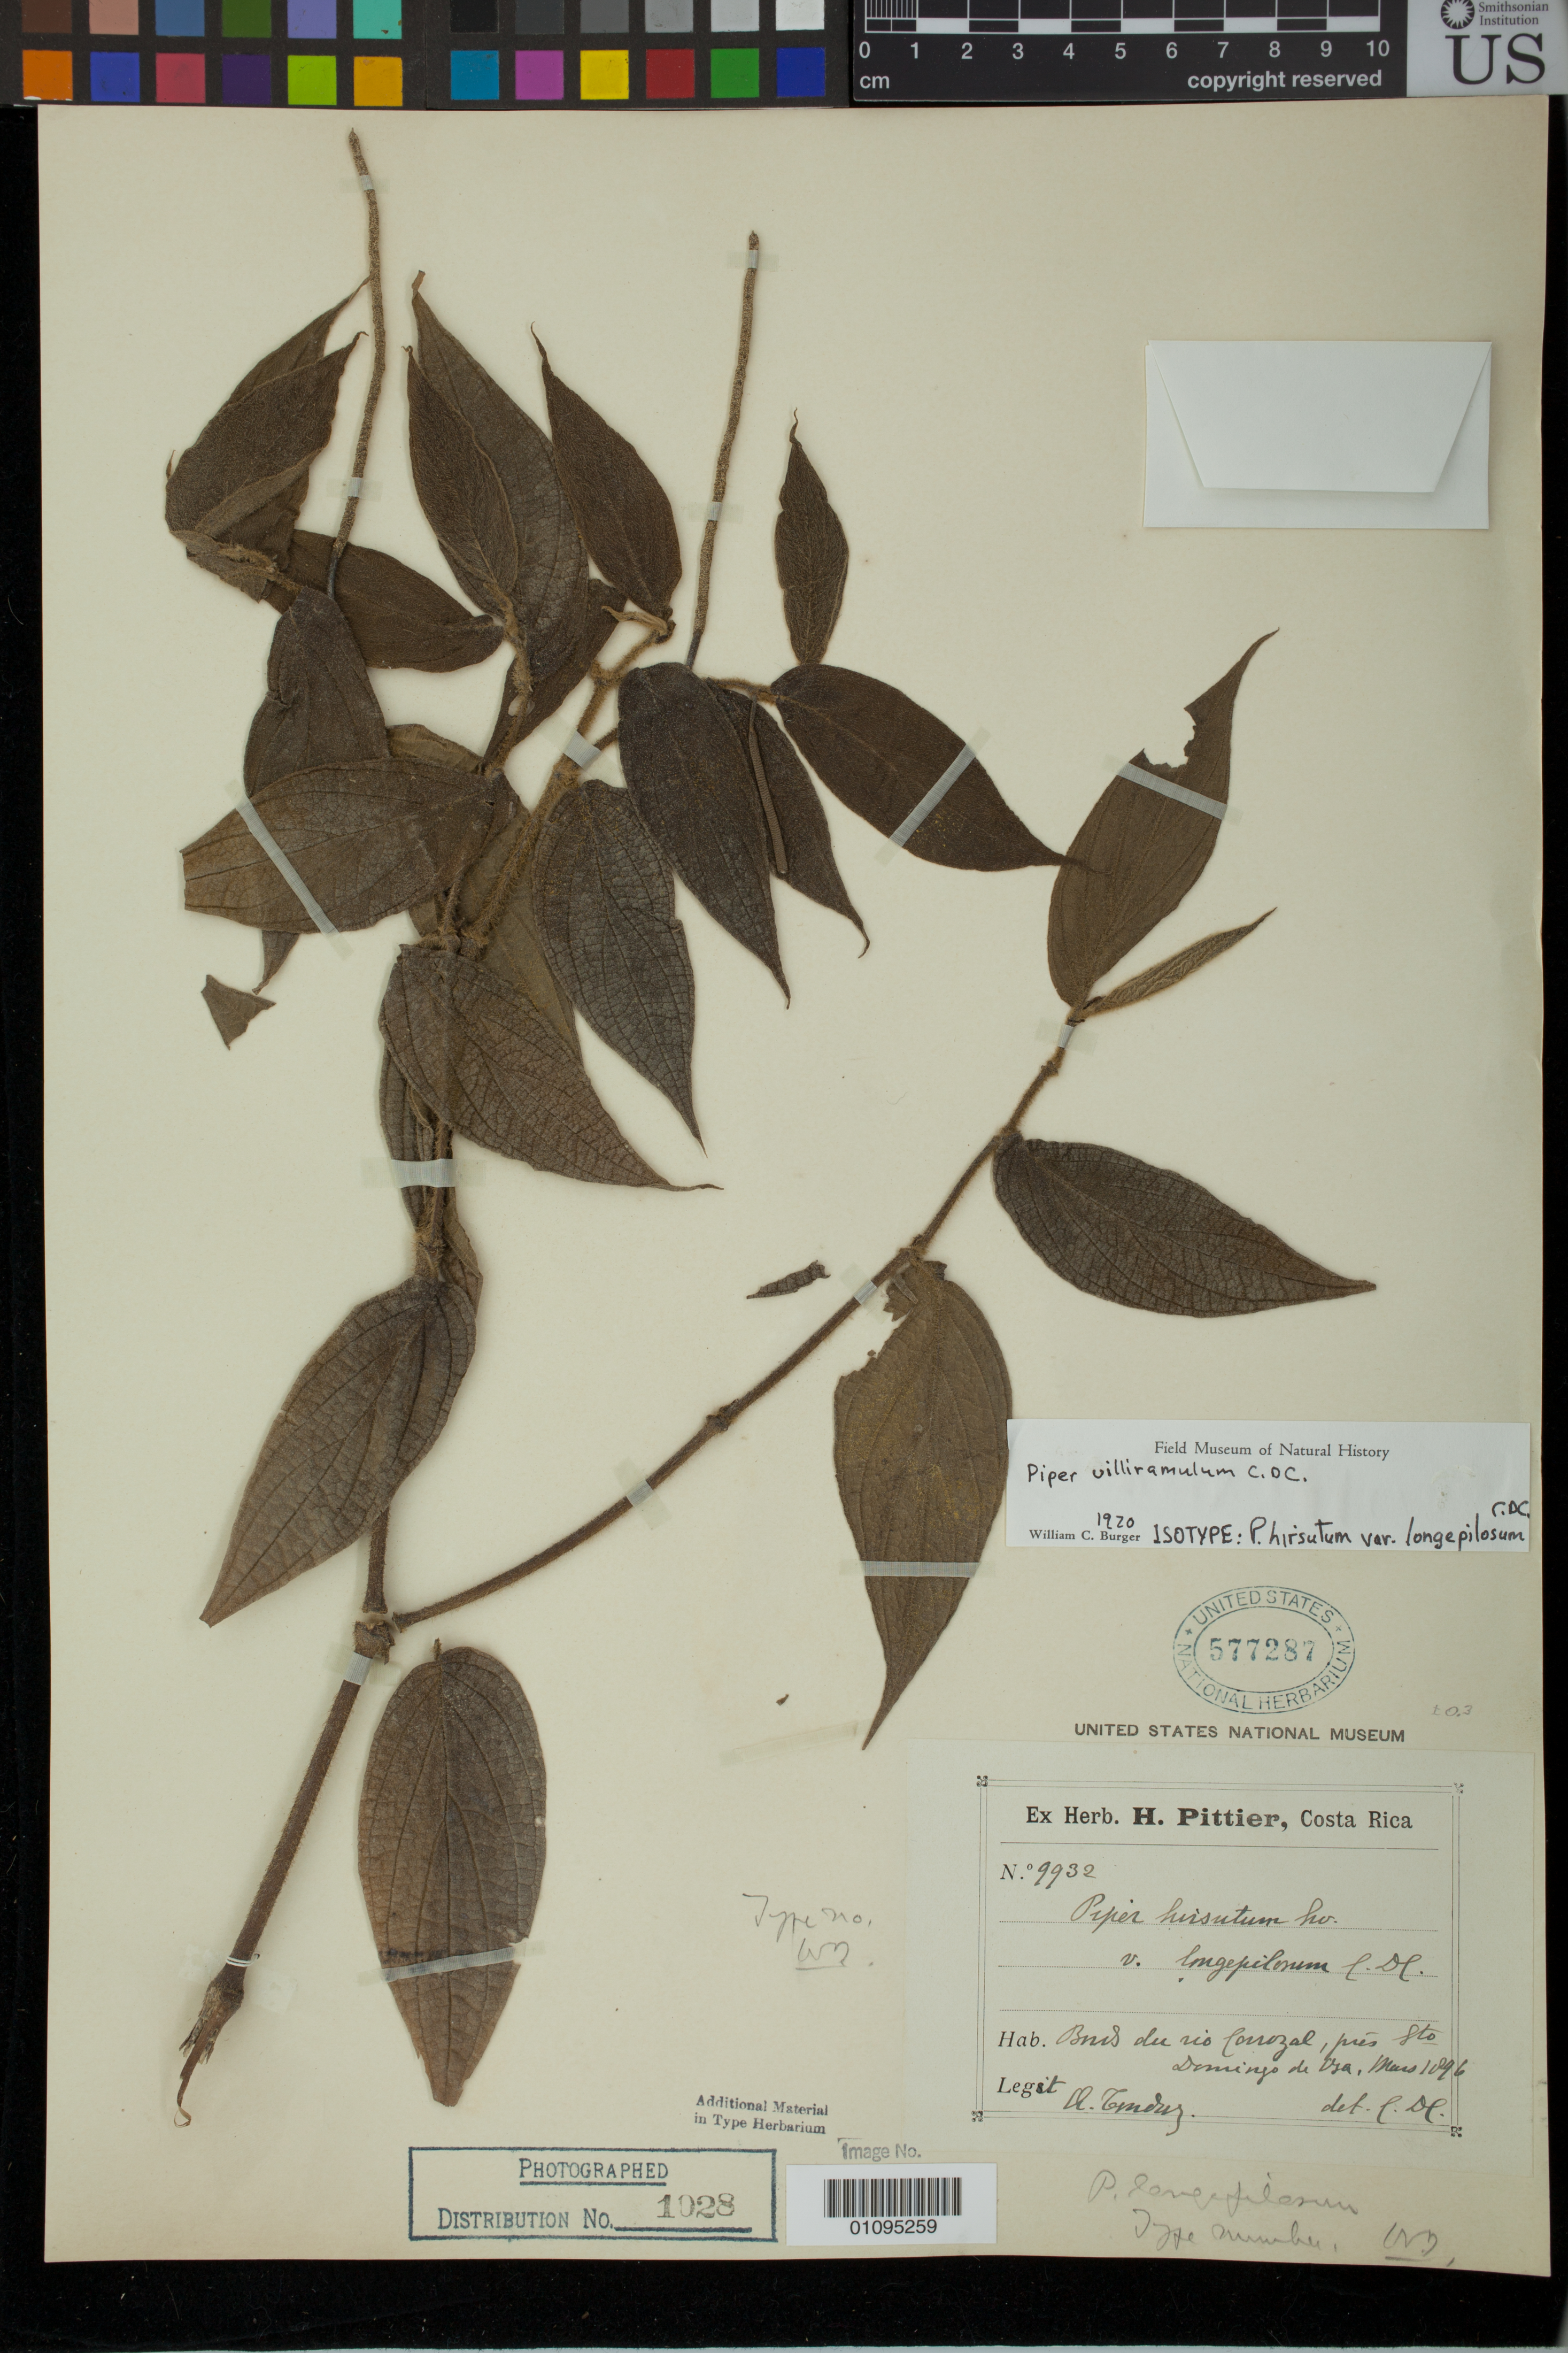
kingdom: Plantae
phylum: Tracheophyta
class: Magnoliopsida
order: Piperales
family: Piperaceae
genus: Piper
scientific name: Piper hirsutum var. longepilosum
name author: C. DC. in Pittier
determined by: Candolle, A. C. P. de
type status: Syntype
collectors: A. Tonduz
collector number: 9932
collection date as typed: Mar 1896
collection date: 1896-03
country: Costa Rica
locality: Rio Corozal near Santo Domingo de Golfo Dulce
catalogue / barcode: US 577287